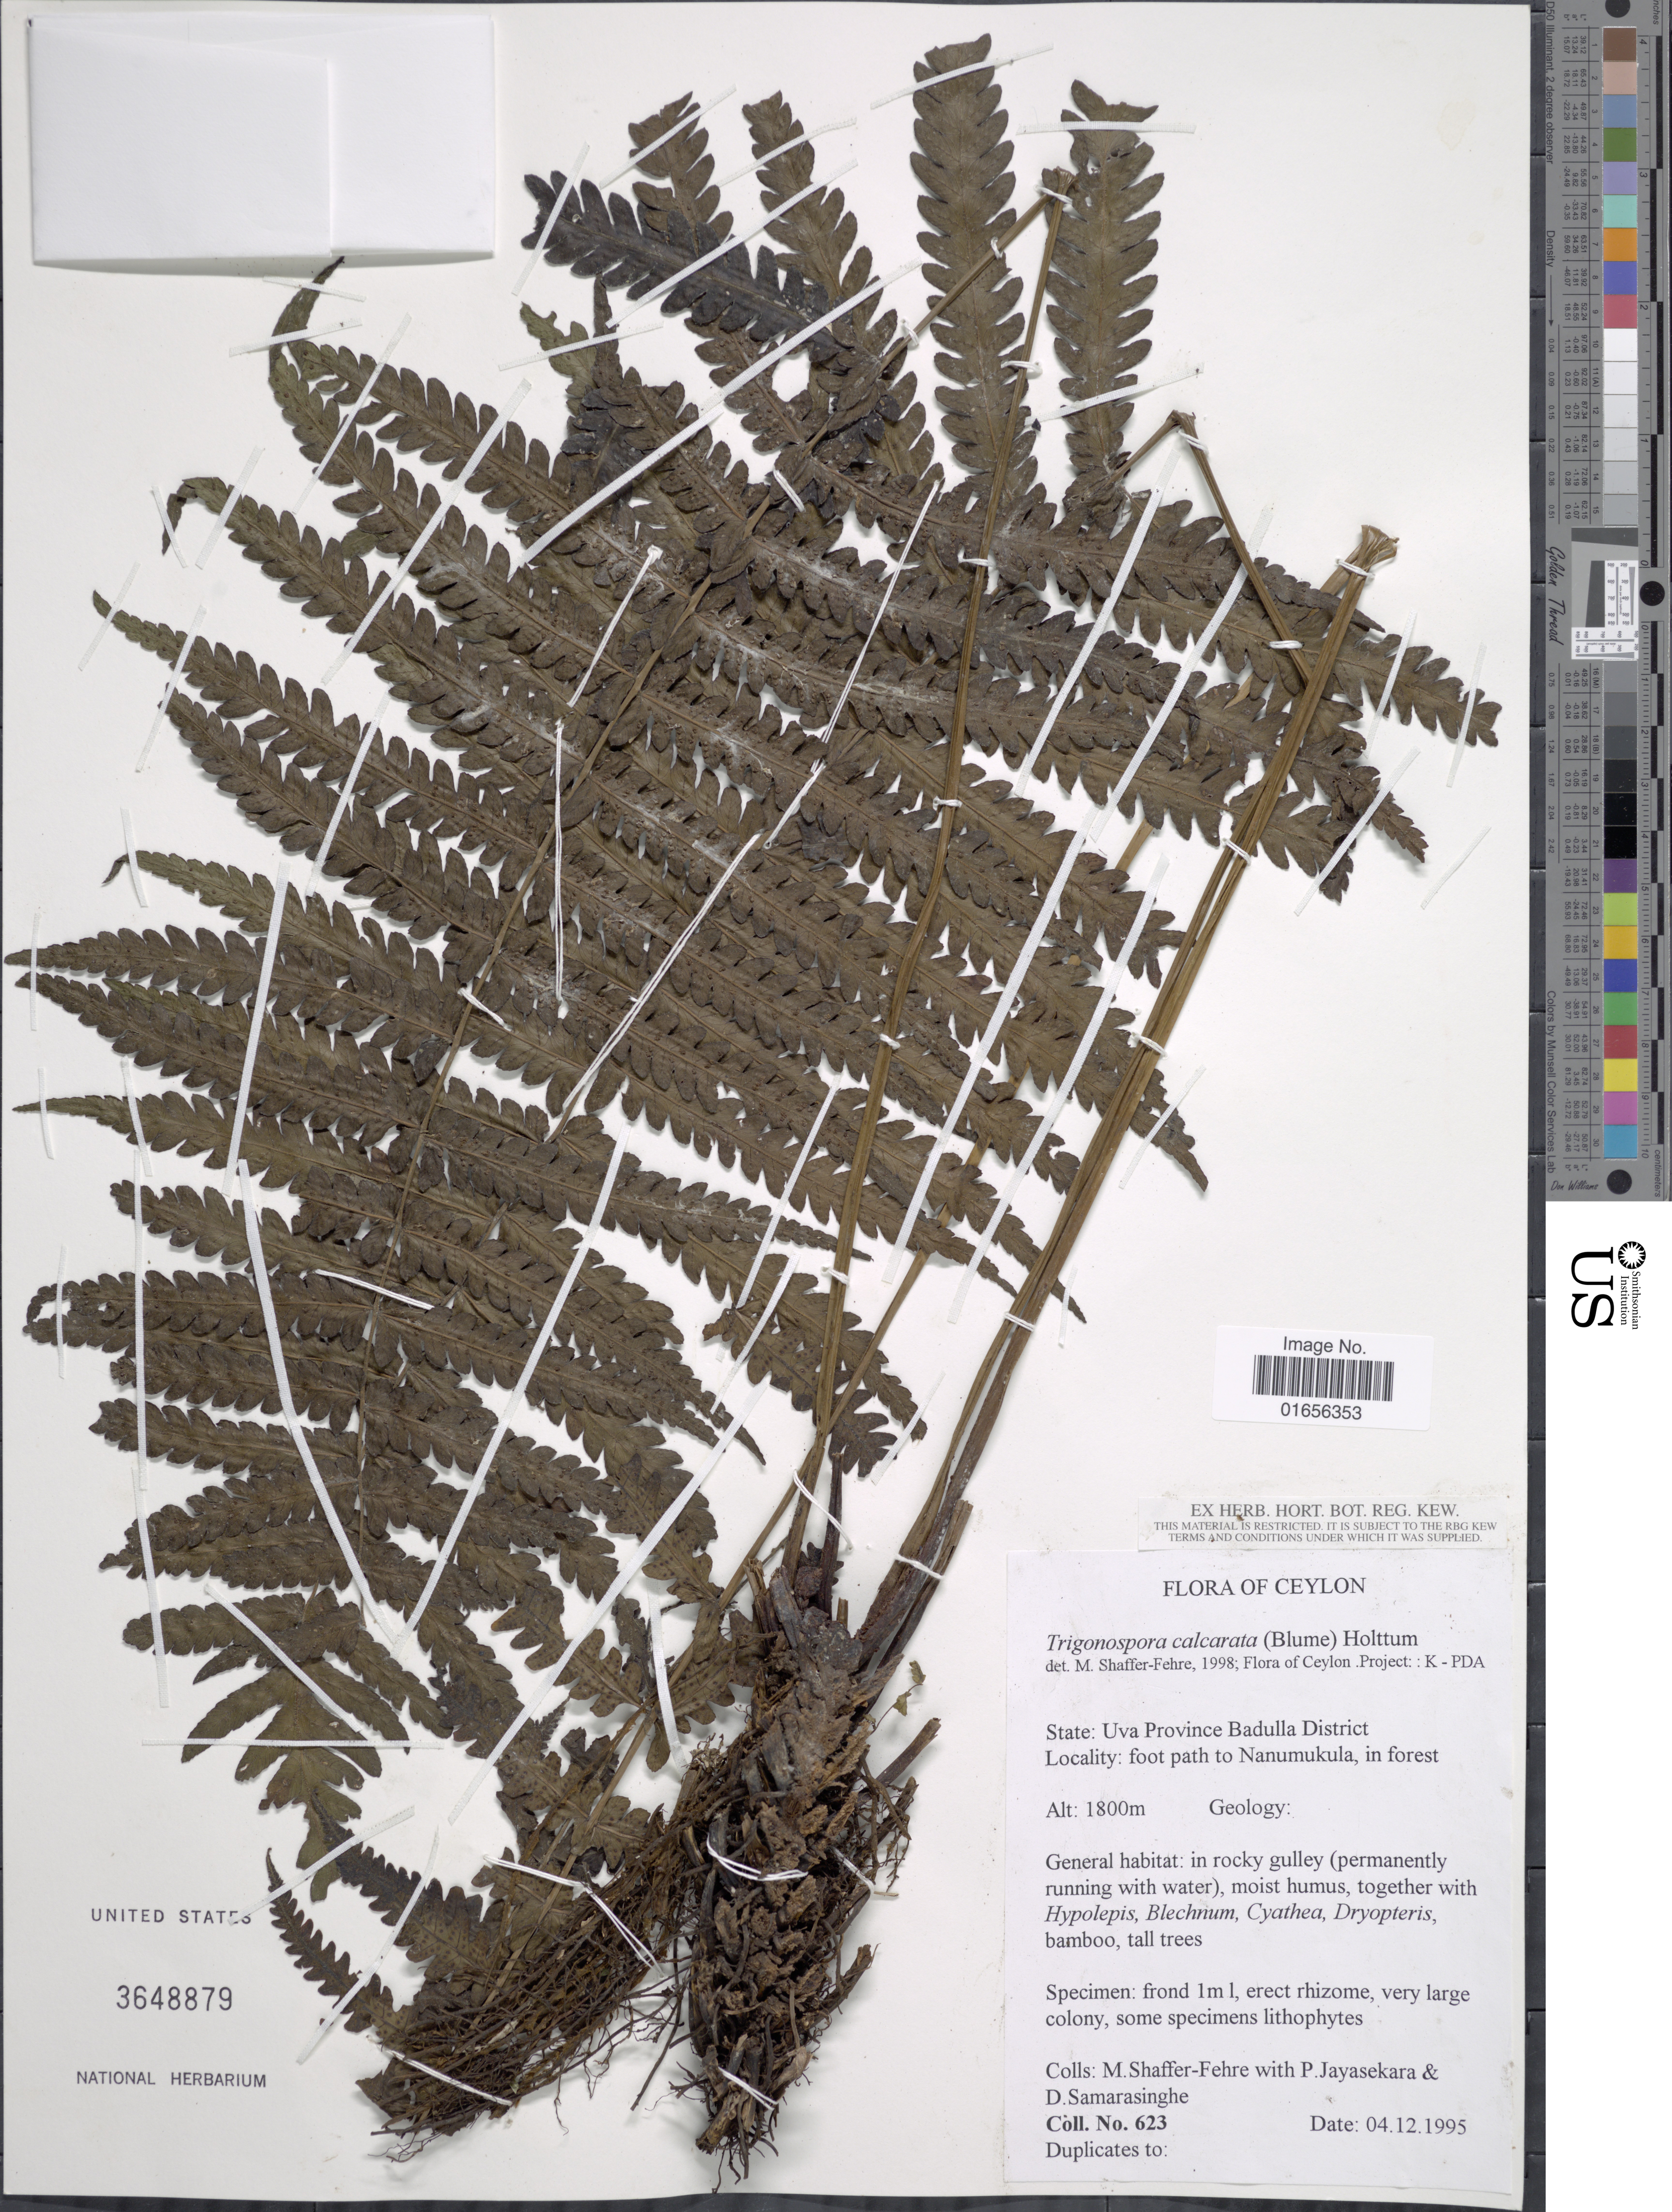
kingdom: Plantae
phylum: Tracheophyta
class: Polypodiopsida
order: Polypodiales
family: Thelypteridaceae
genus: Trigonospora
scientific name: Trigonospora calcarata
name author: (Blume) Holttum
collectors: M. Shaffer-Fehre, P. Jayasekera & D. Samarasinghe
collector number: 623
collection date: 1995-12-04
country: Sri Lanka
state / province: Uva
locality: Ceylon, Uva Province Badulla District. Foot Path to Nanumukula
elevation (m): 1800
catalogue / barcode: US 3648879